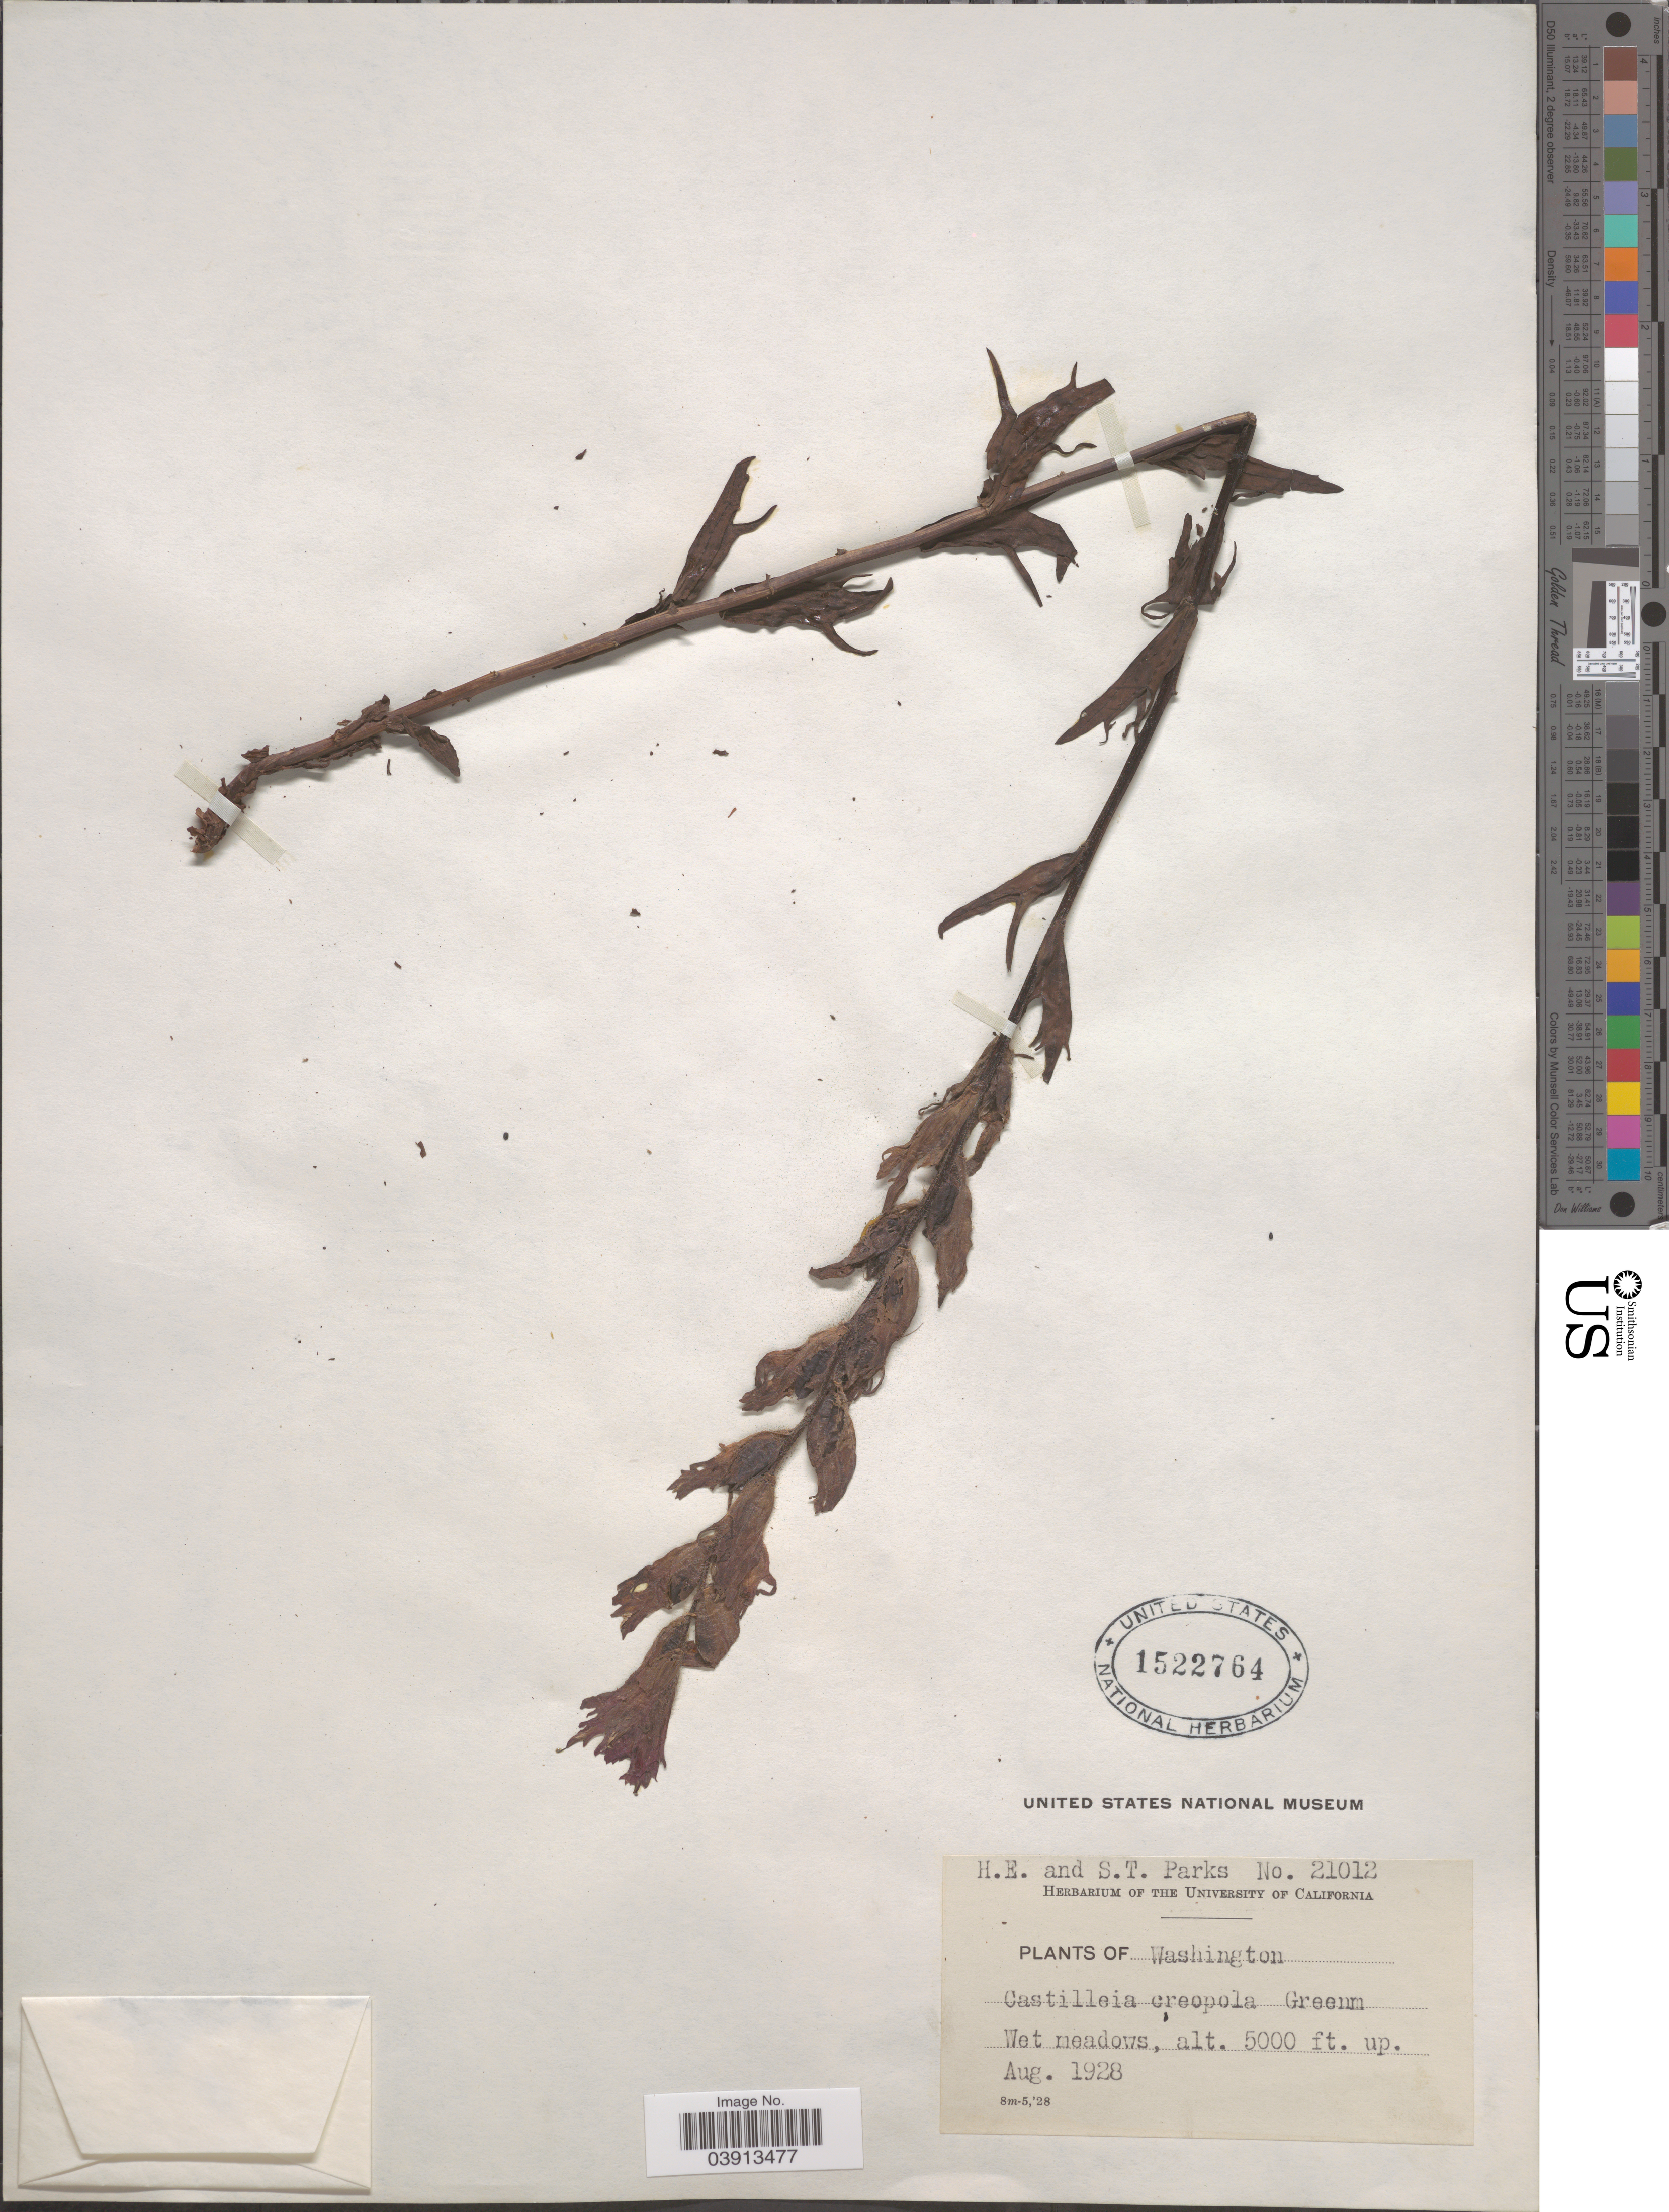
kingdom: Plantae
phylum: Tracheophyta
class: Magnoliopsida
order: Lamiales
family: Orobanchaceae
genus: Castilleja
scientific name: Castilleja parviflora var. oreopola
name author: (Greenm.) Ownbey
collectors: H. E. Parks & S. Parks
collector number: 21012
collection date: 1928-08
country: United States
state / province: Washington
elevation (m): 1524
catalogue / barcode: US 1522764